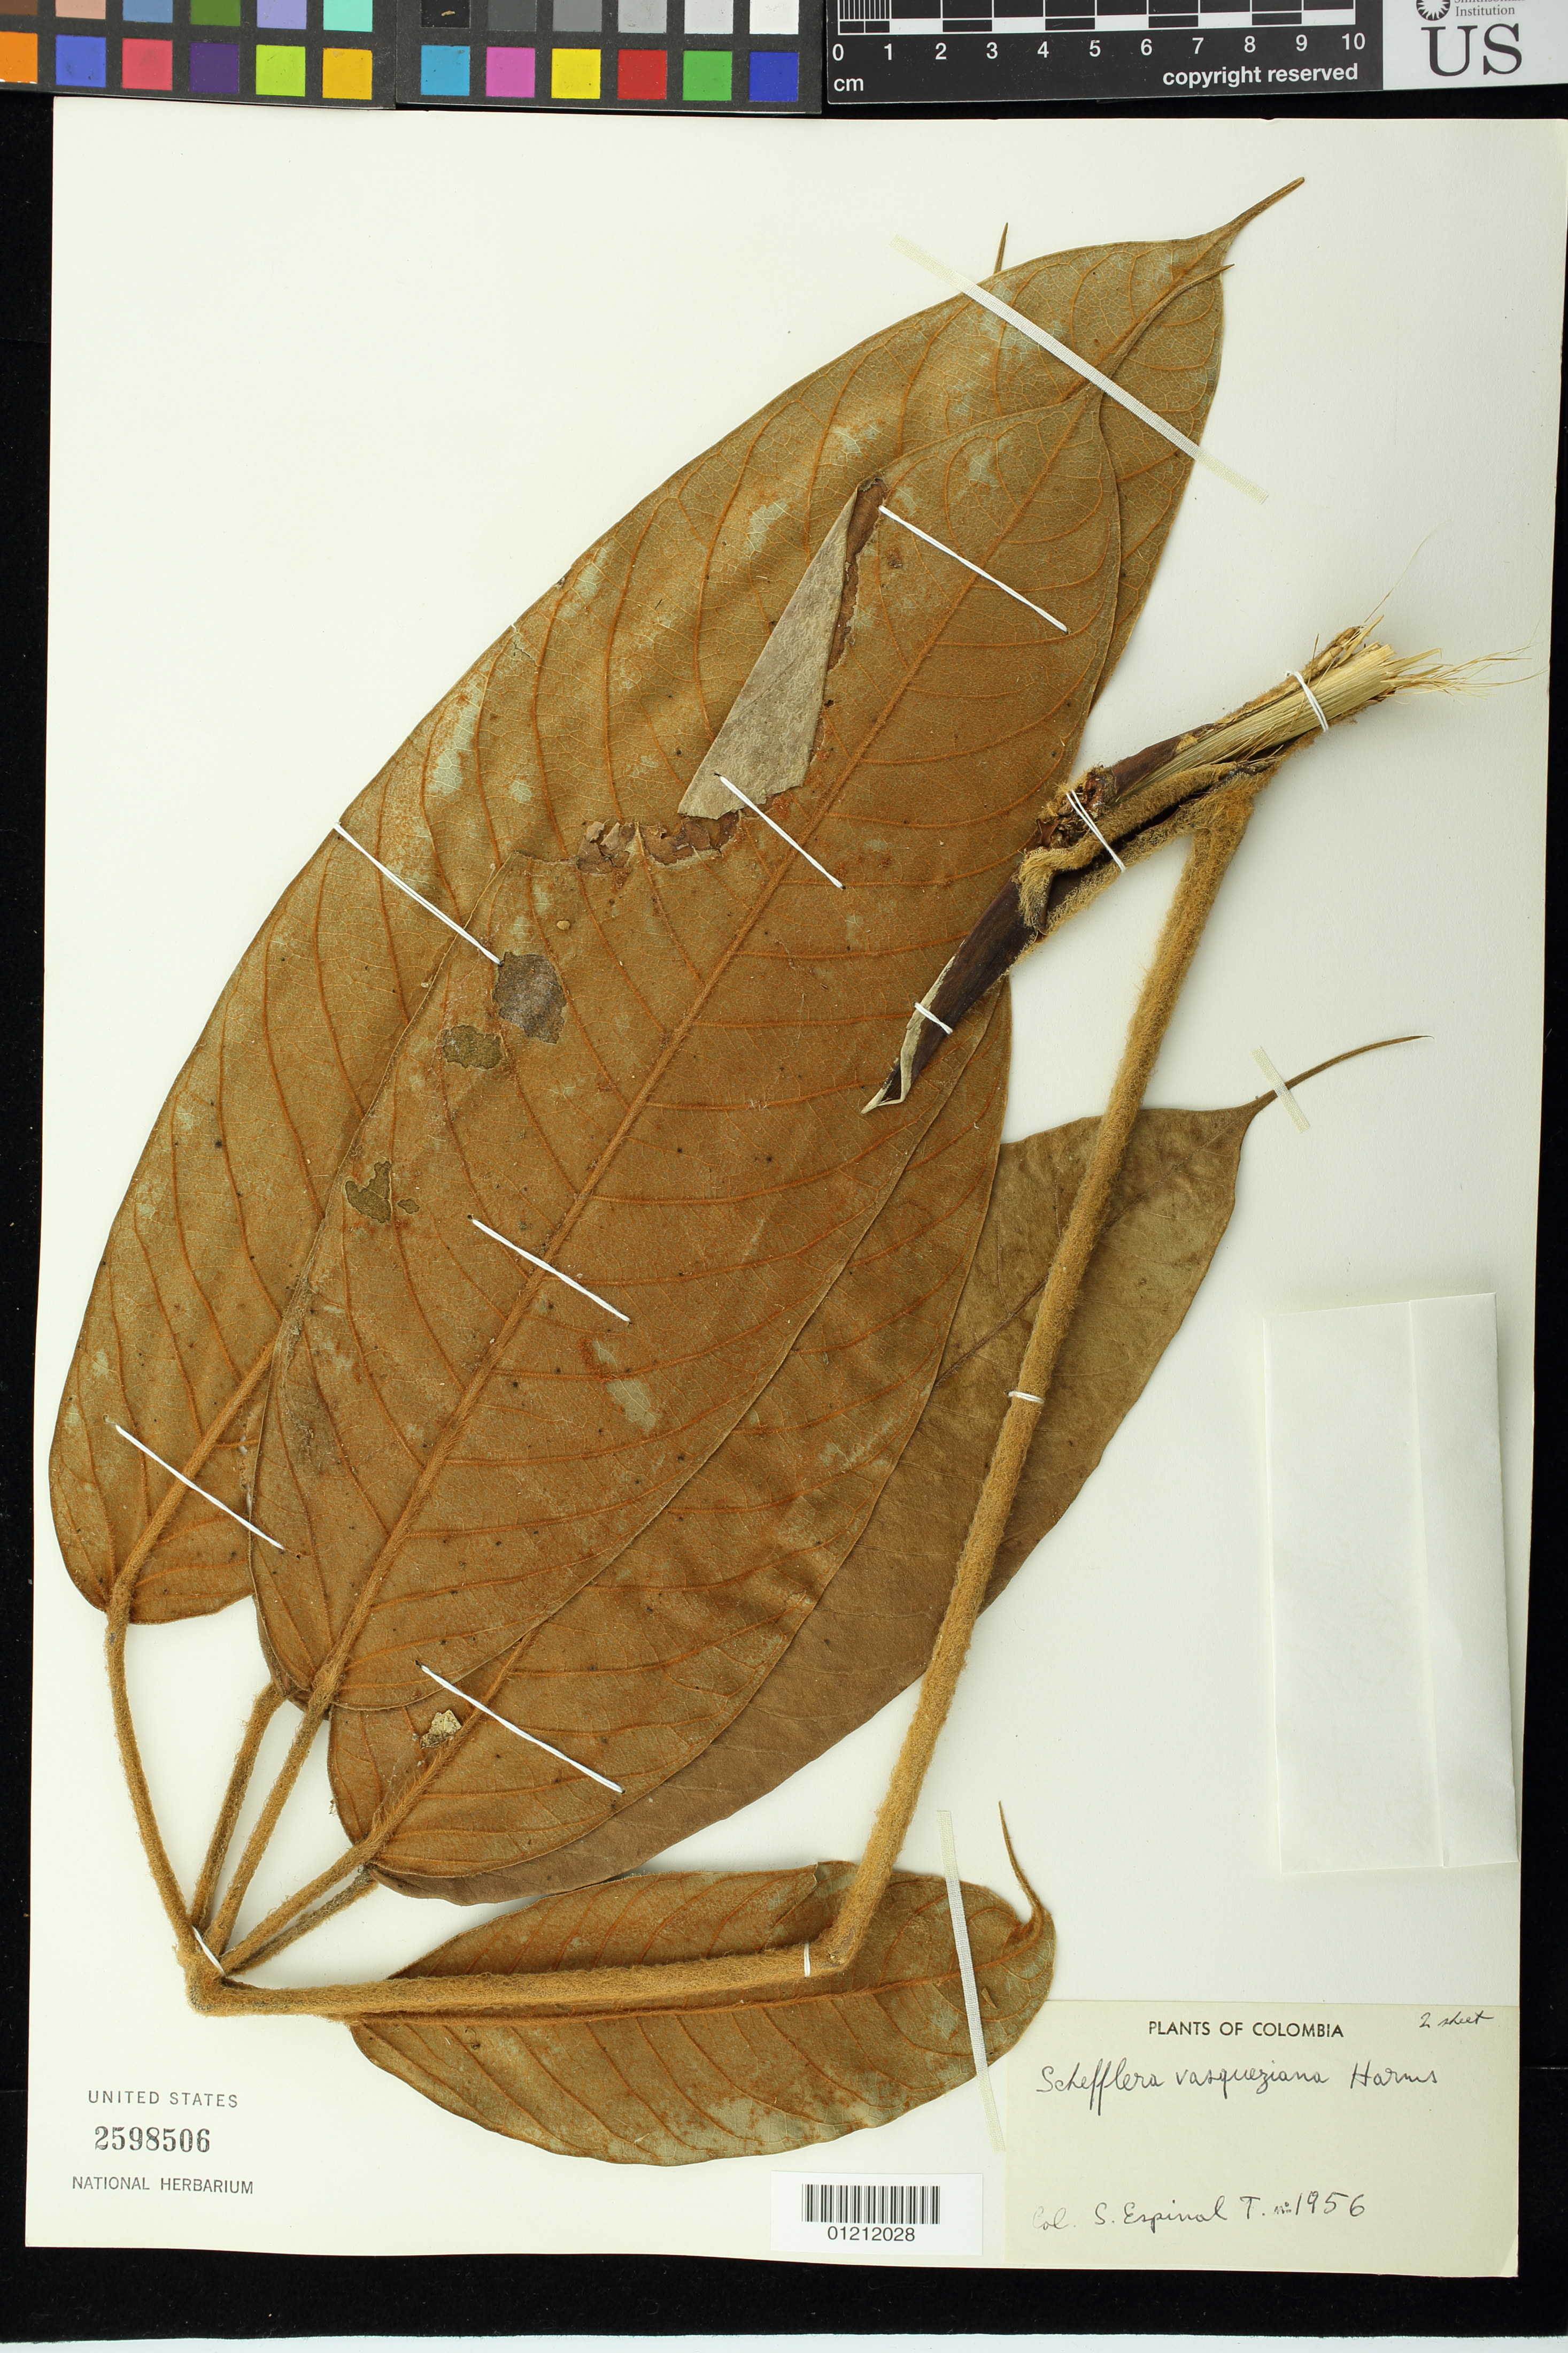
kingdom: Plantae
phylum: Tracheophyta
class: Magnoliopsida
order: Apiales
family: Araliaceae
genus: Schefflera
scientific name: Schefflera vasqueziana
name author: Harms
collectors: L. S. Espinal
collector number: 1956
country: Colombia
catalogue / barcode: US 2598506